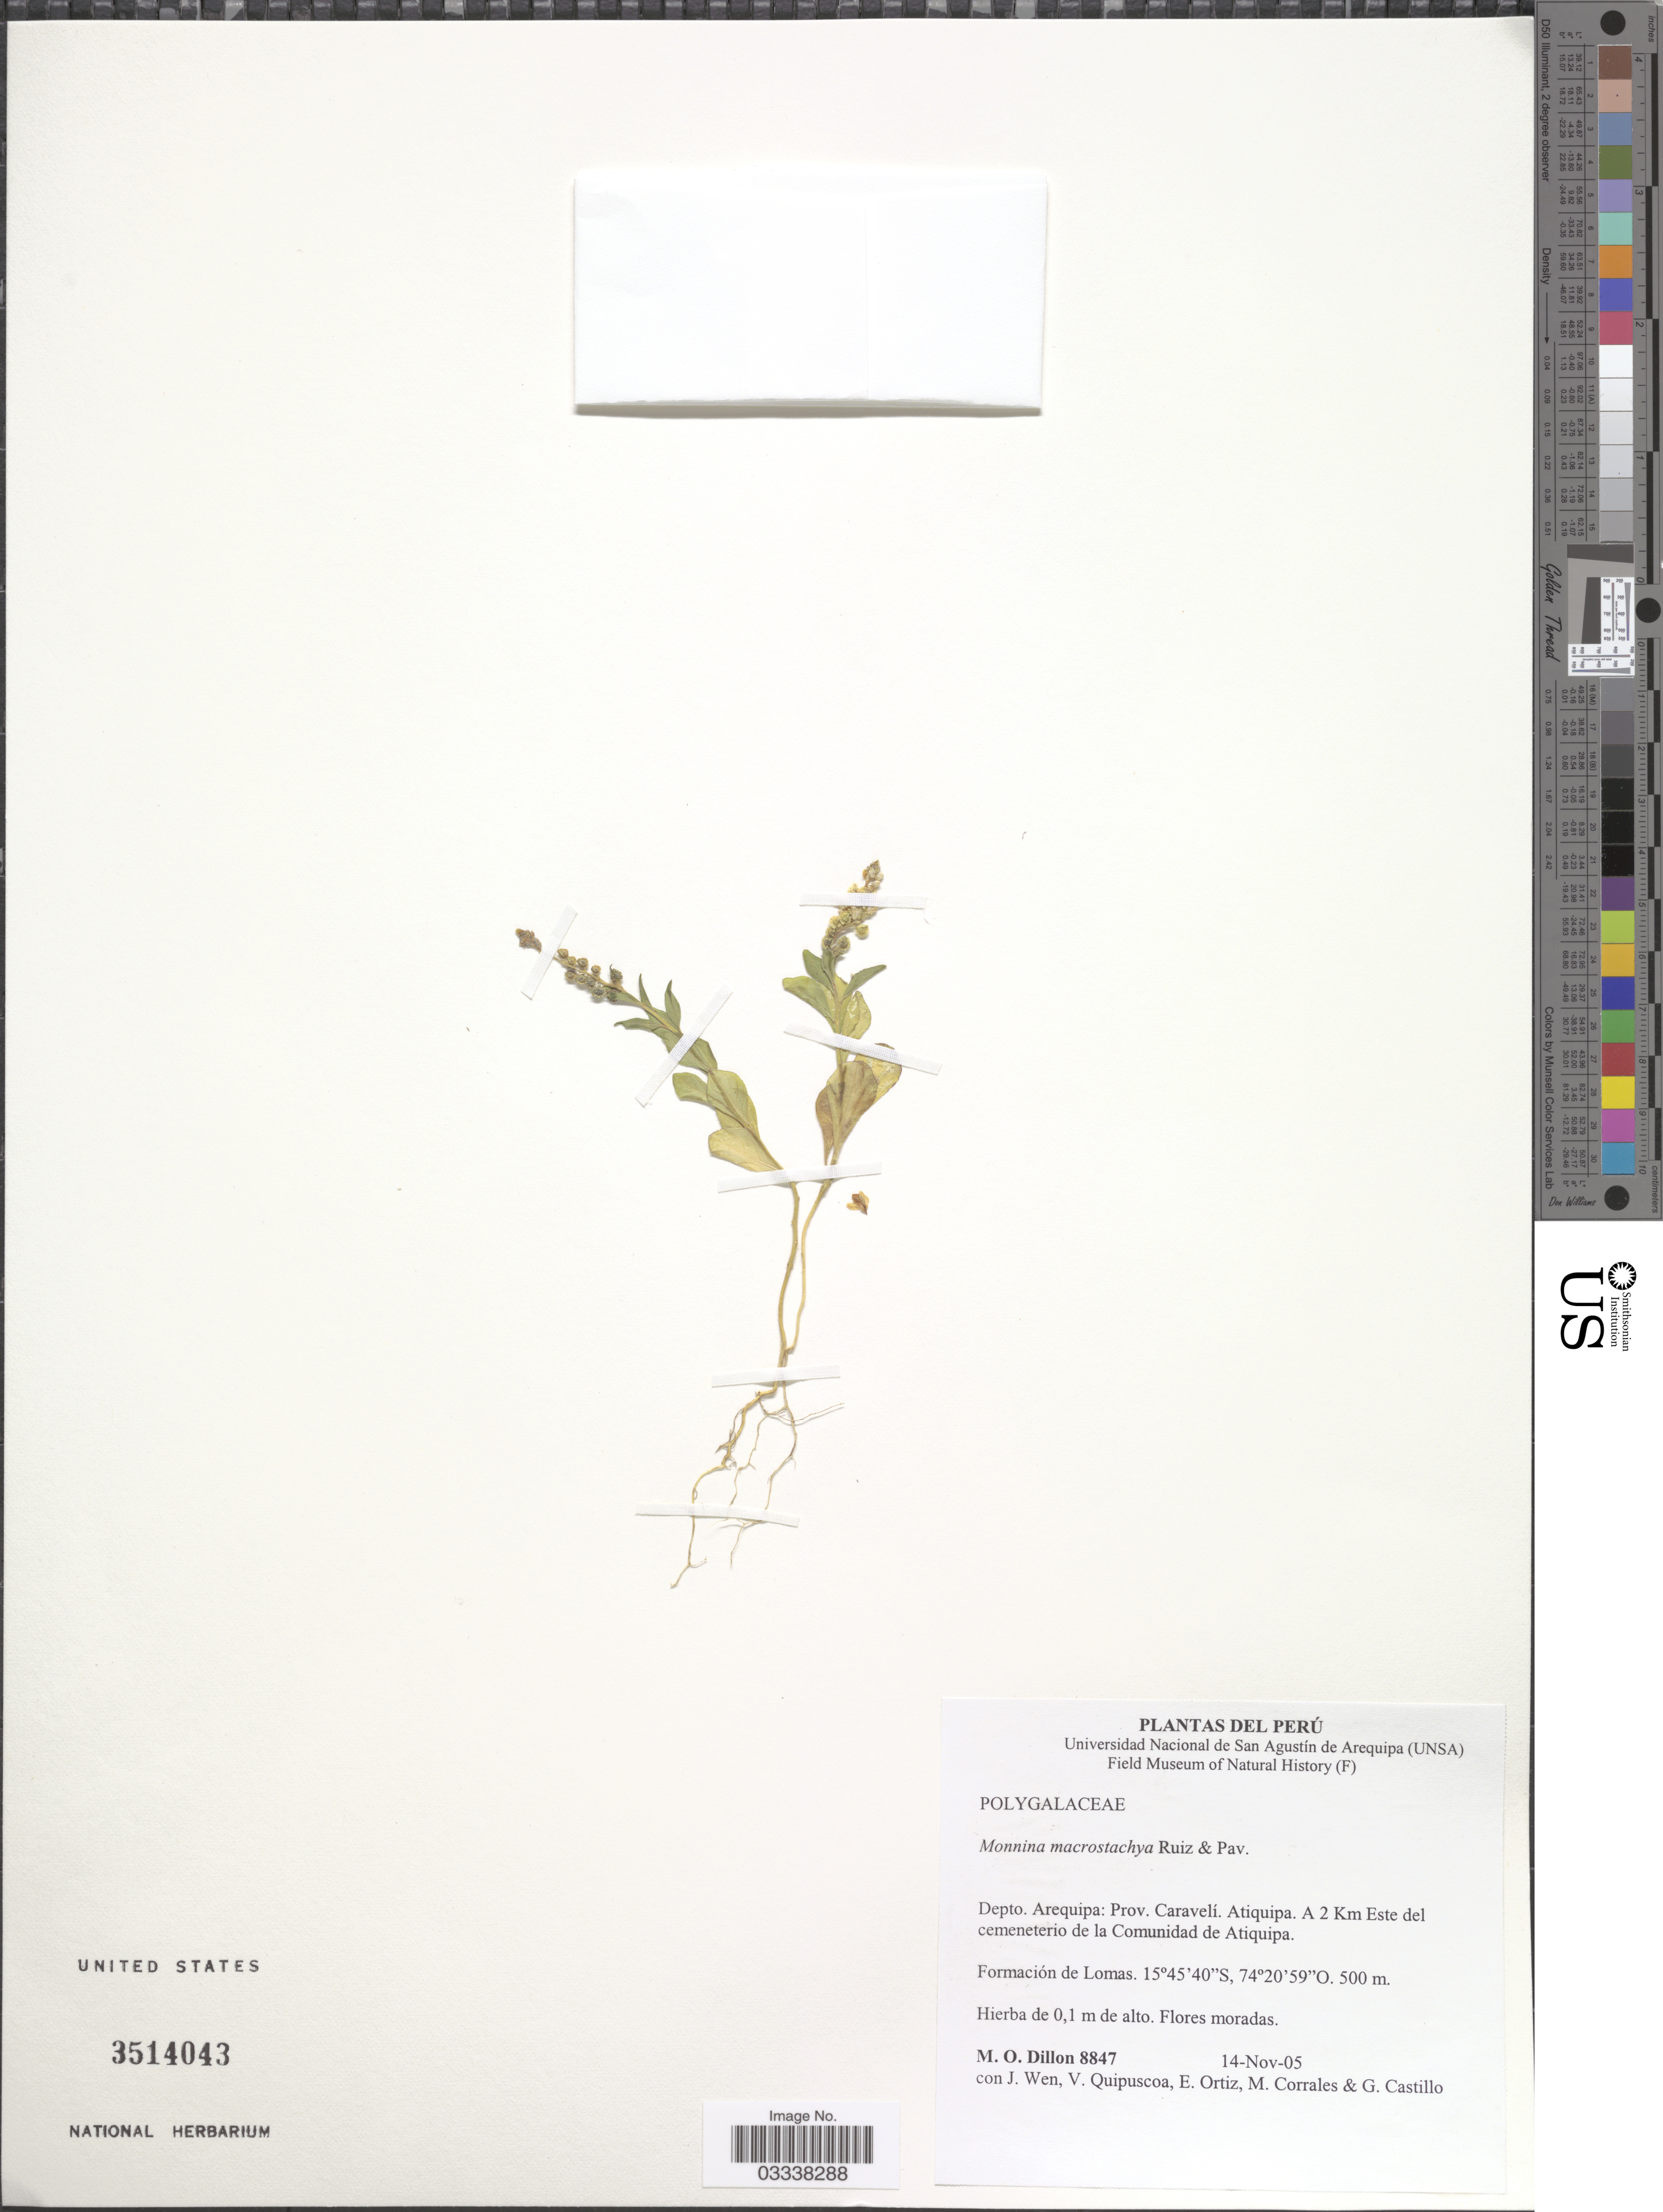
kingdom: Plantae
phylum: Tracheophyta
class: Magnoliopsida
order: Fabales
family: Polygalaceae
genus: Monnina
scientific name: Monnina macrostachya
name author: Ruiz & Pav.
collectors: M. O. Dillon, J. Wen, V. Quipuscoa, E. Ortiz & et al.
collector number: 8847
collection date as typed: Transcribed d/m/y: 14/11/5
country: Peru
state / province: Arequipa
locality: Depto. Arequipa: Prov. Caravelí. Atiquipa. A 2 Km Este del cemeneterio de la Comunidad de Atiquipa.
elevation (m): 500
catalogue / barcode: US 3514043